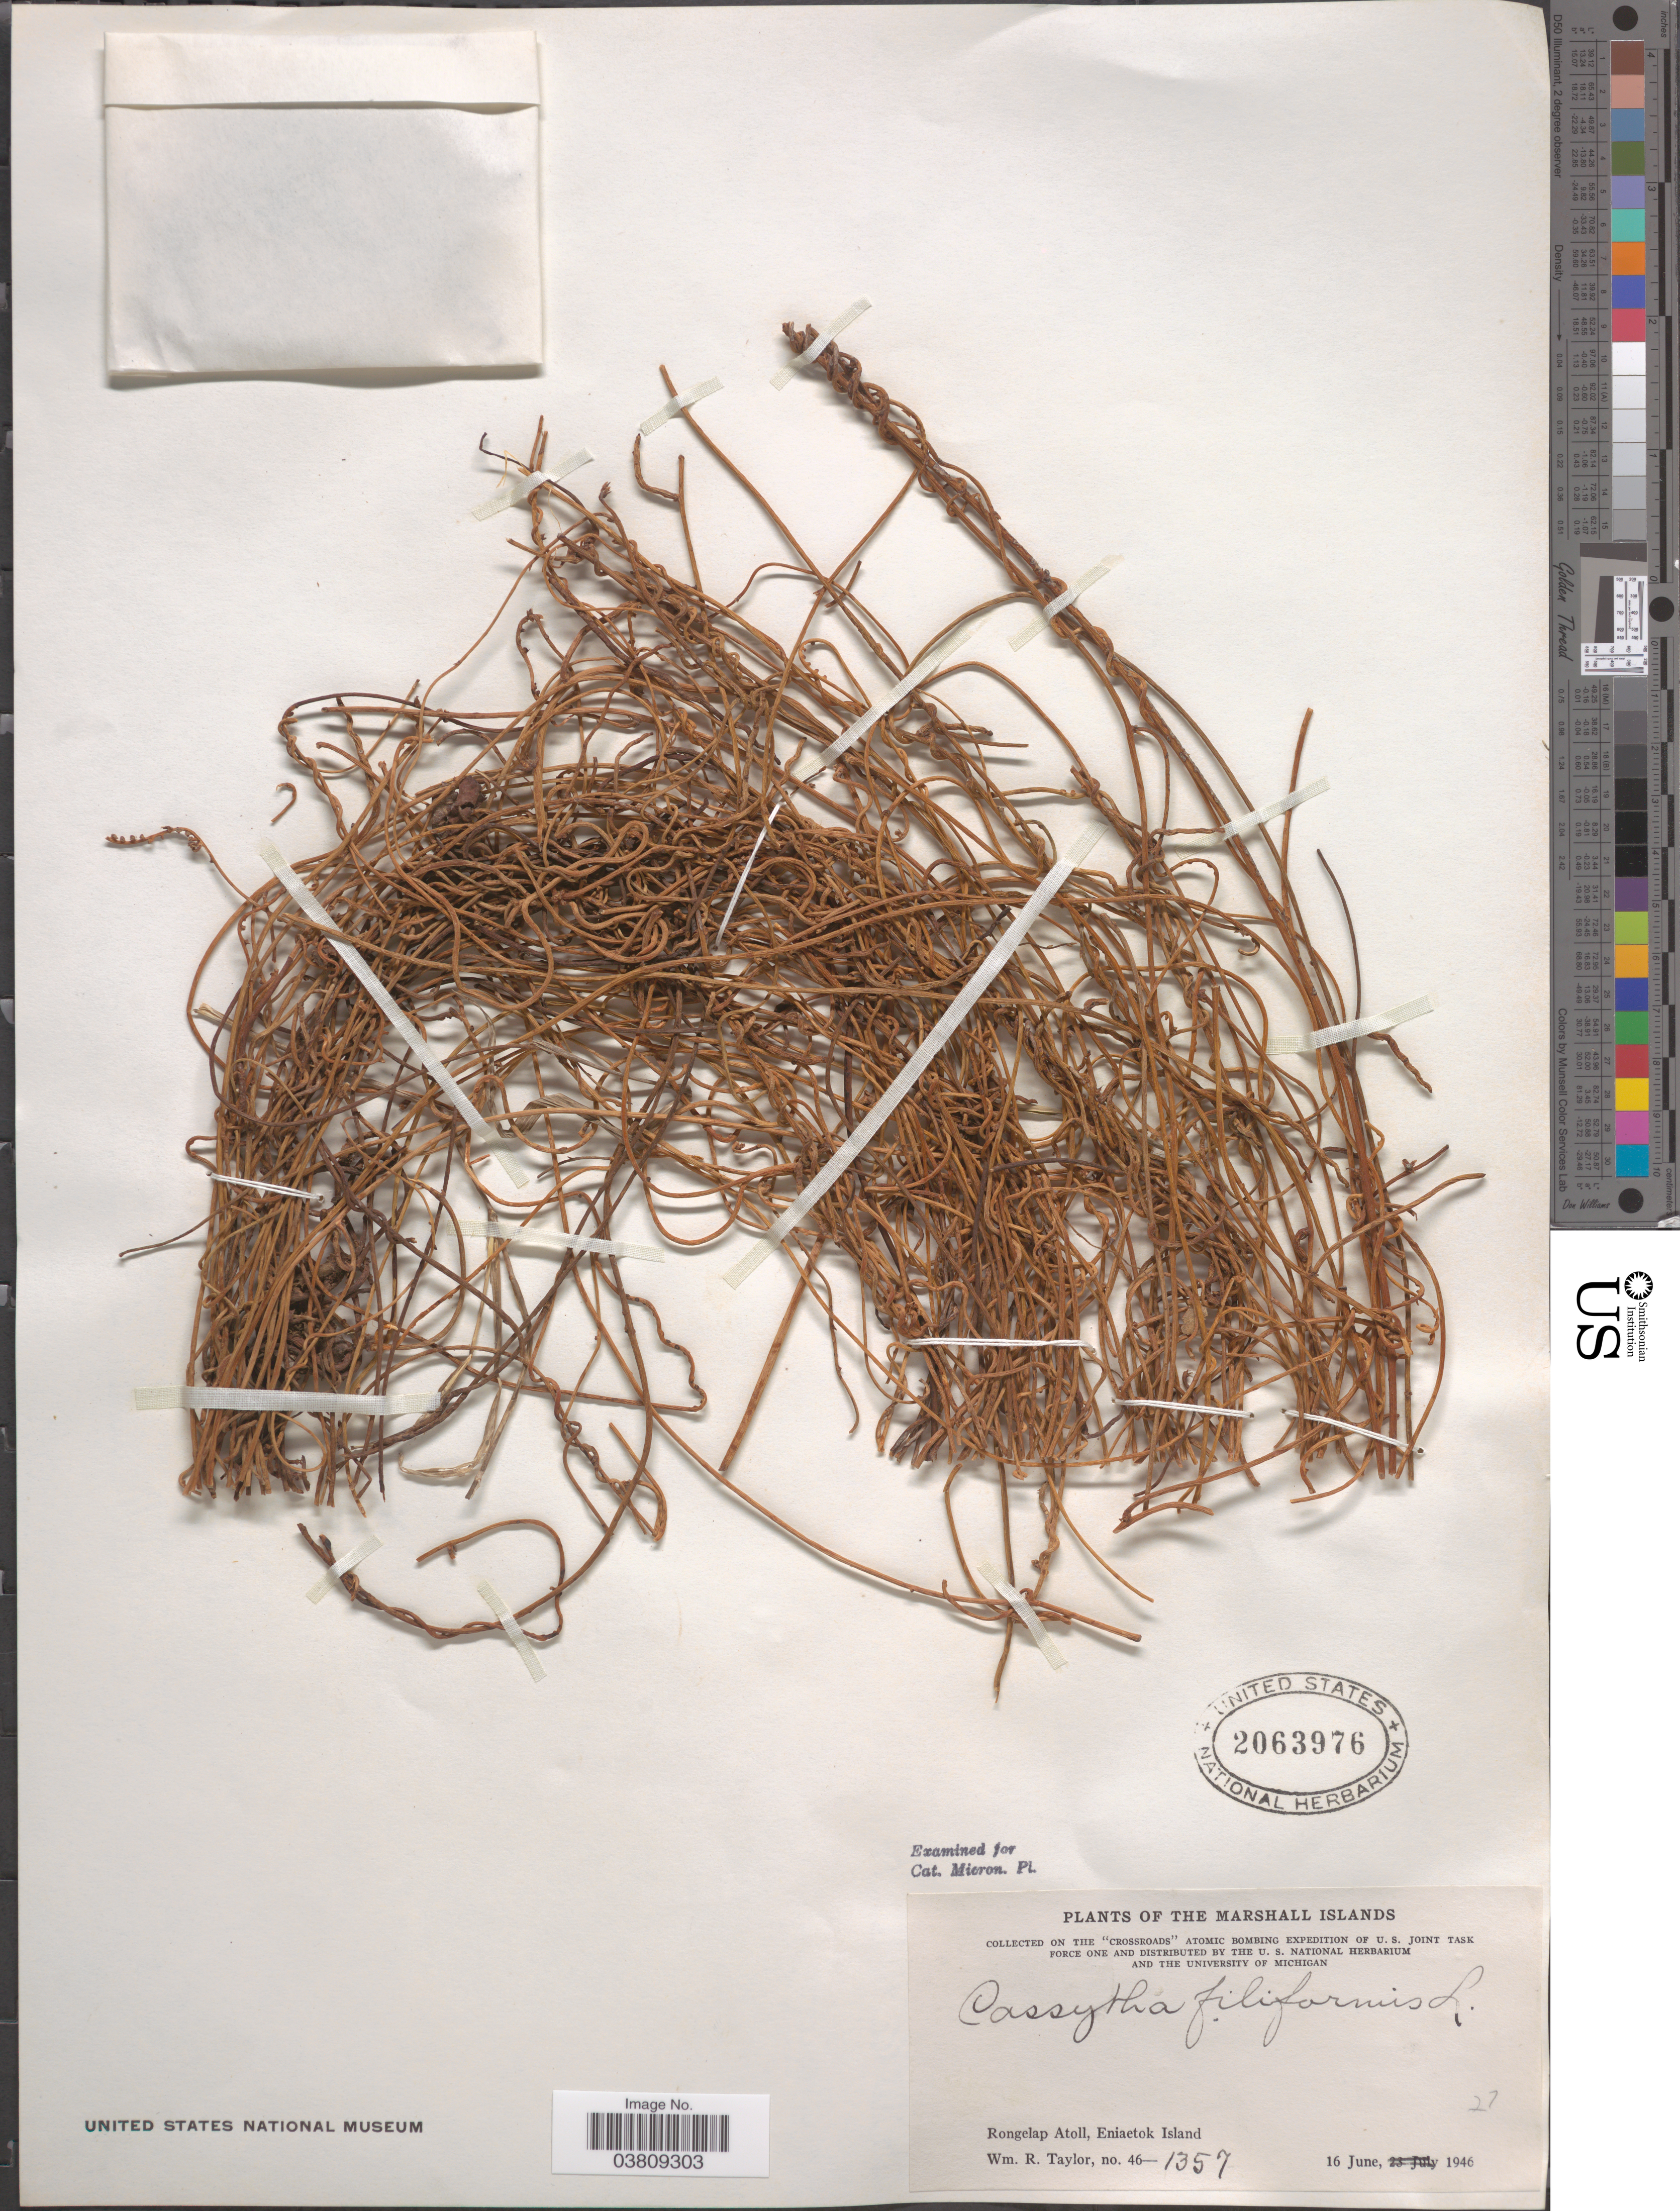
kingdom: Plantae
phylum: Tracheophyta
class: Magnoliopsida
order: Laurales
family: Lauraceae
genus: Cassytha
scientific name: Cassytha filiformis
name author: L.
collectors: W. R. Taylor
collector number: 46-1357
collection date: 1946-06-16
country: Marshall Islands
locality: Rongelap Atoll, Eniaetok Island.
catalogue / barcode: US 2063976